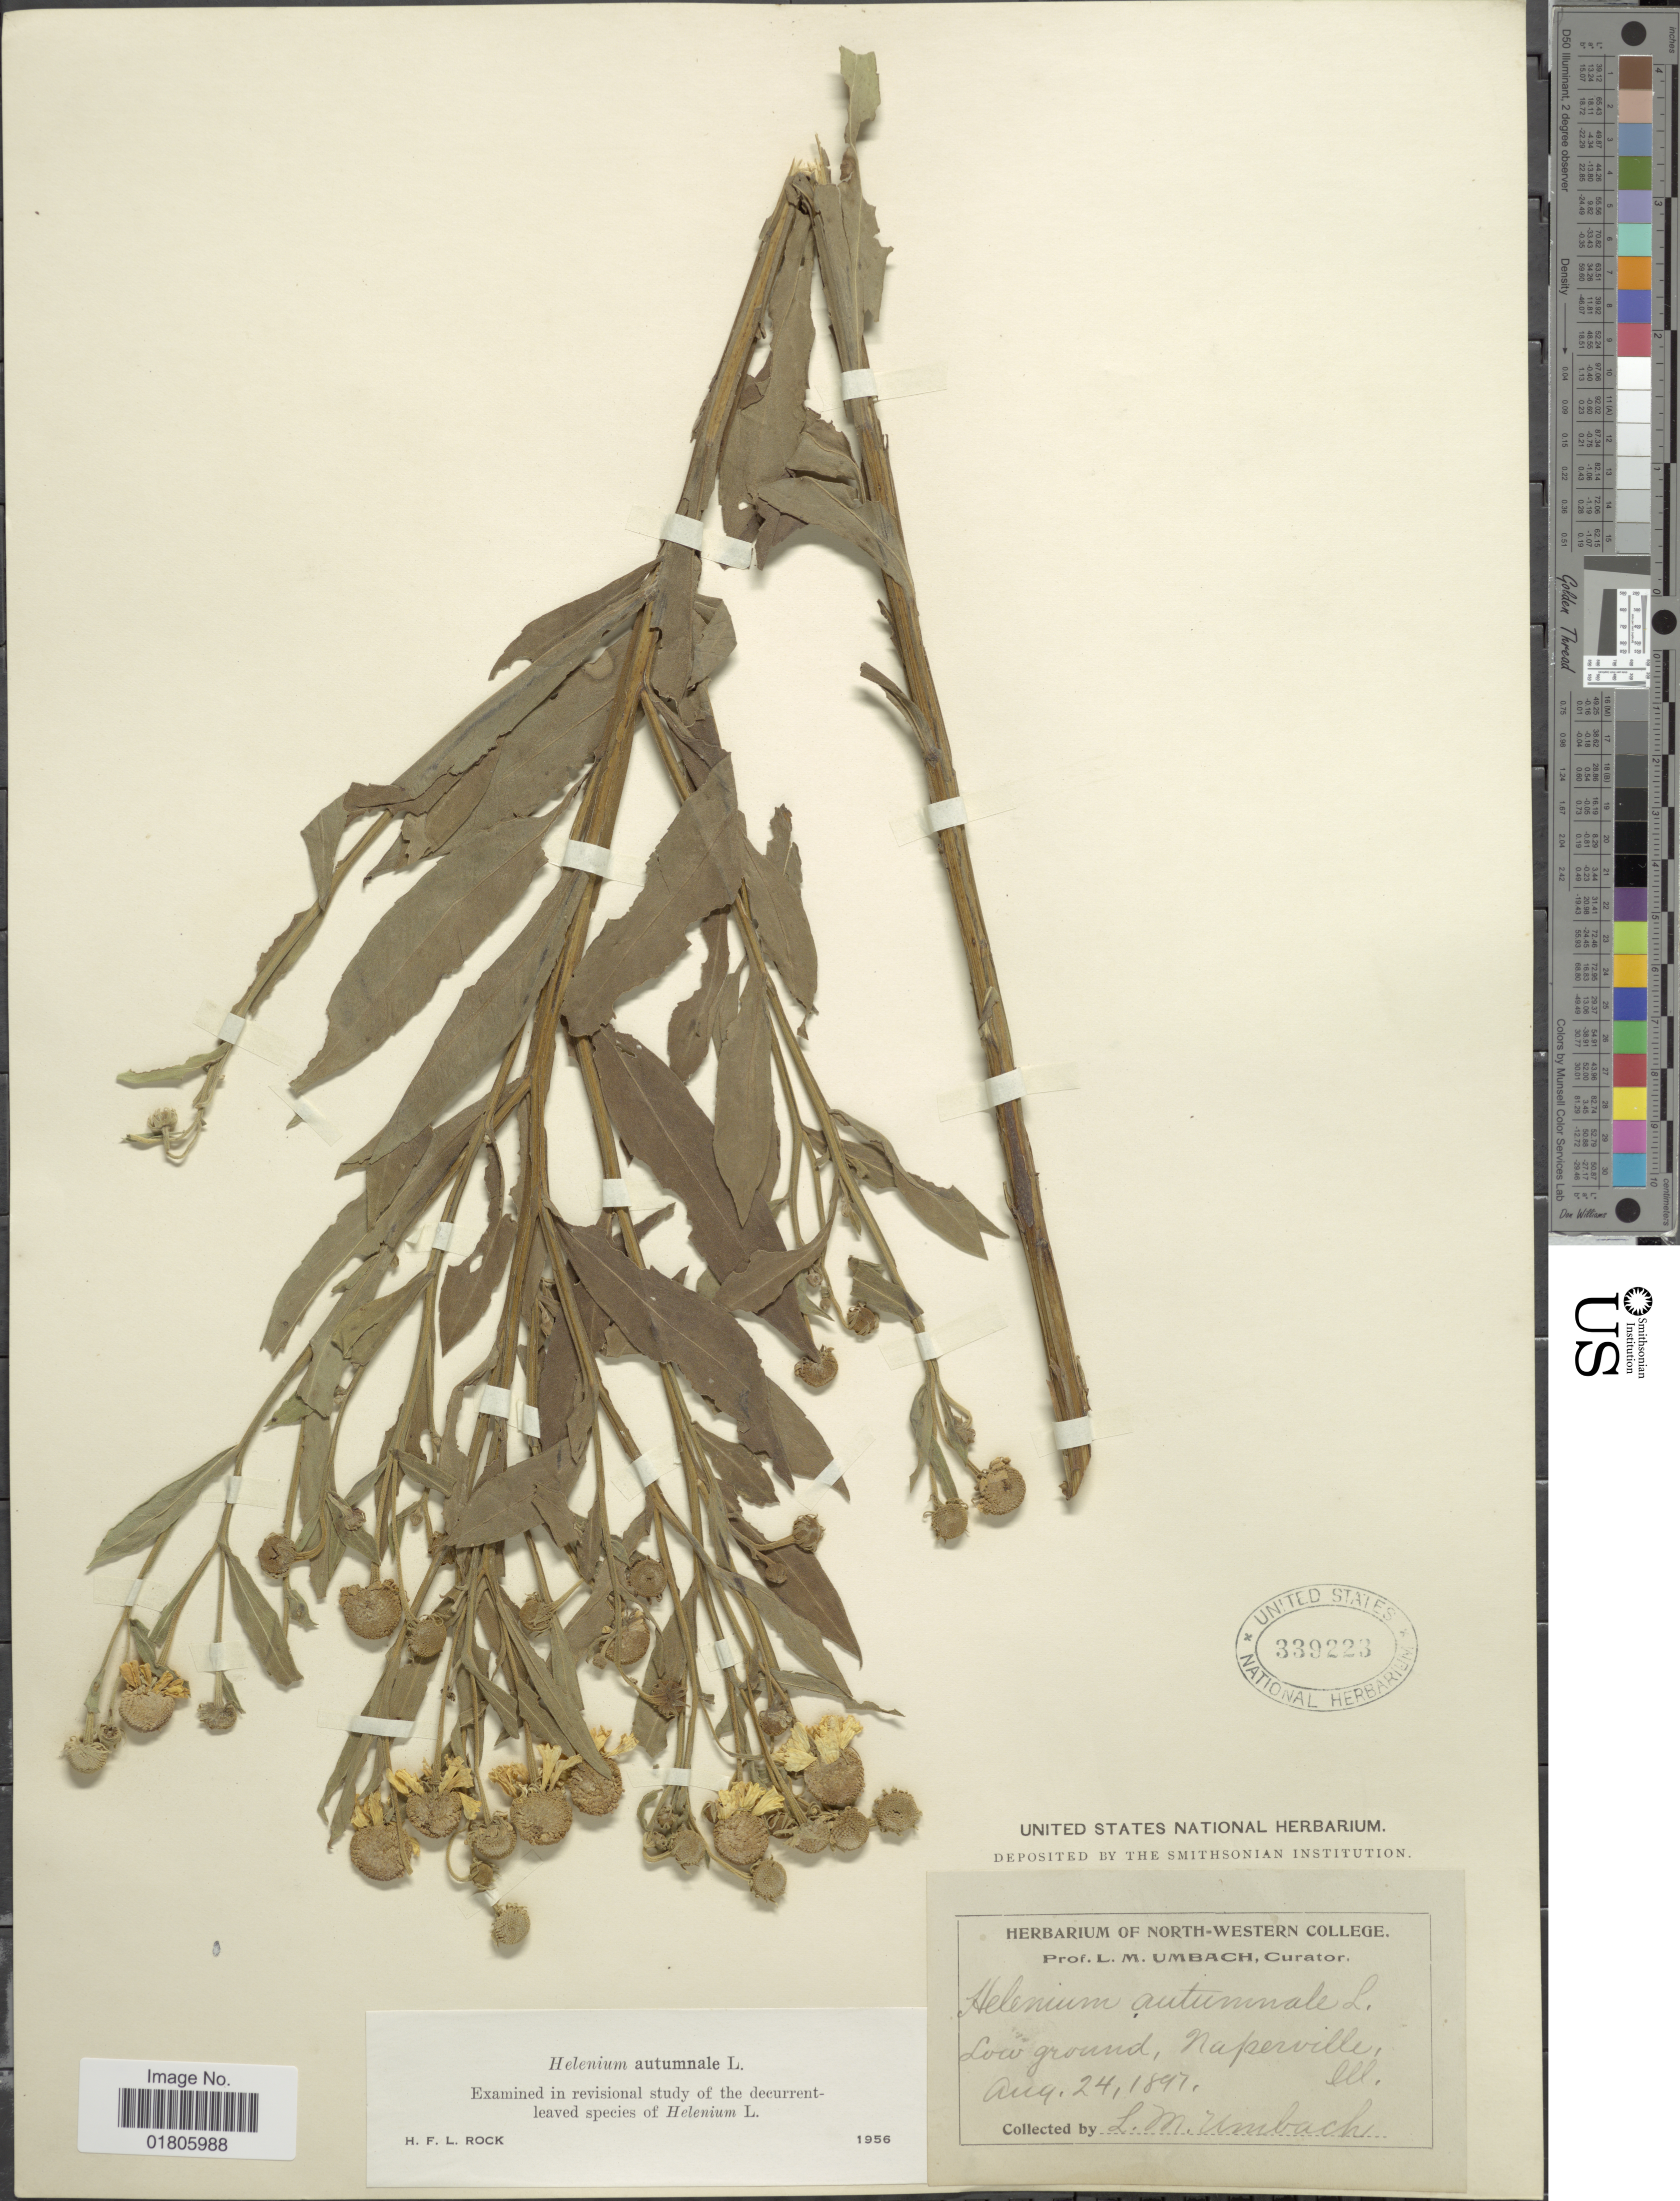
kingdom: Plantae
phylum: Tracheophyta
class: Magnoliopsida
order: Asterales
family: Asteraceae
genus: Helenium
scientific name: Helenium autumnale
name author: L.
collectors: L. M. Umbach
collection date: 1897-08-24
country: United States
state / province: Illinois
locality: Naperville, Ill.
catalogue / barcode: US 339223